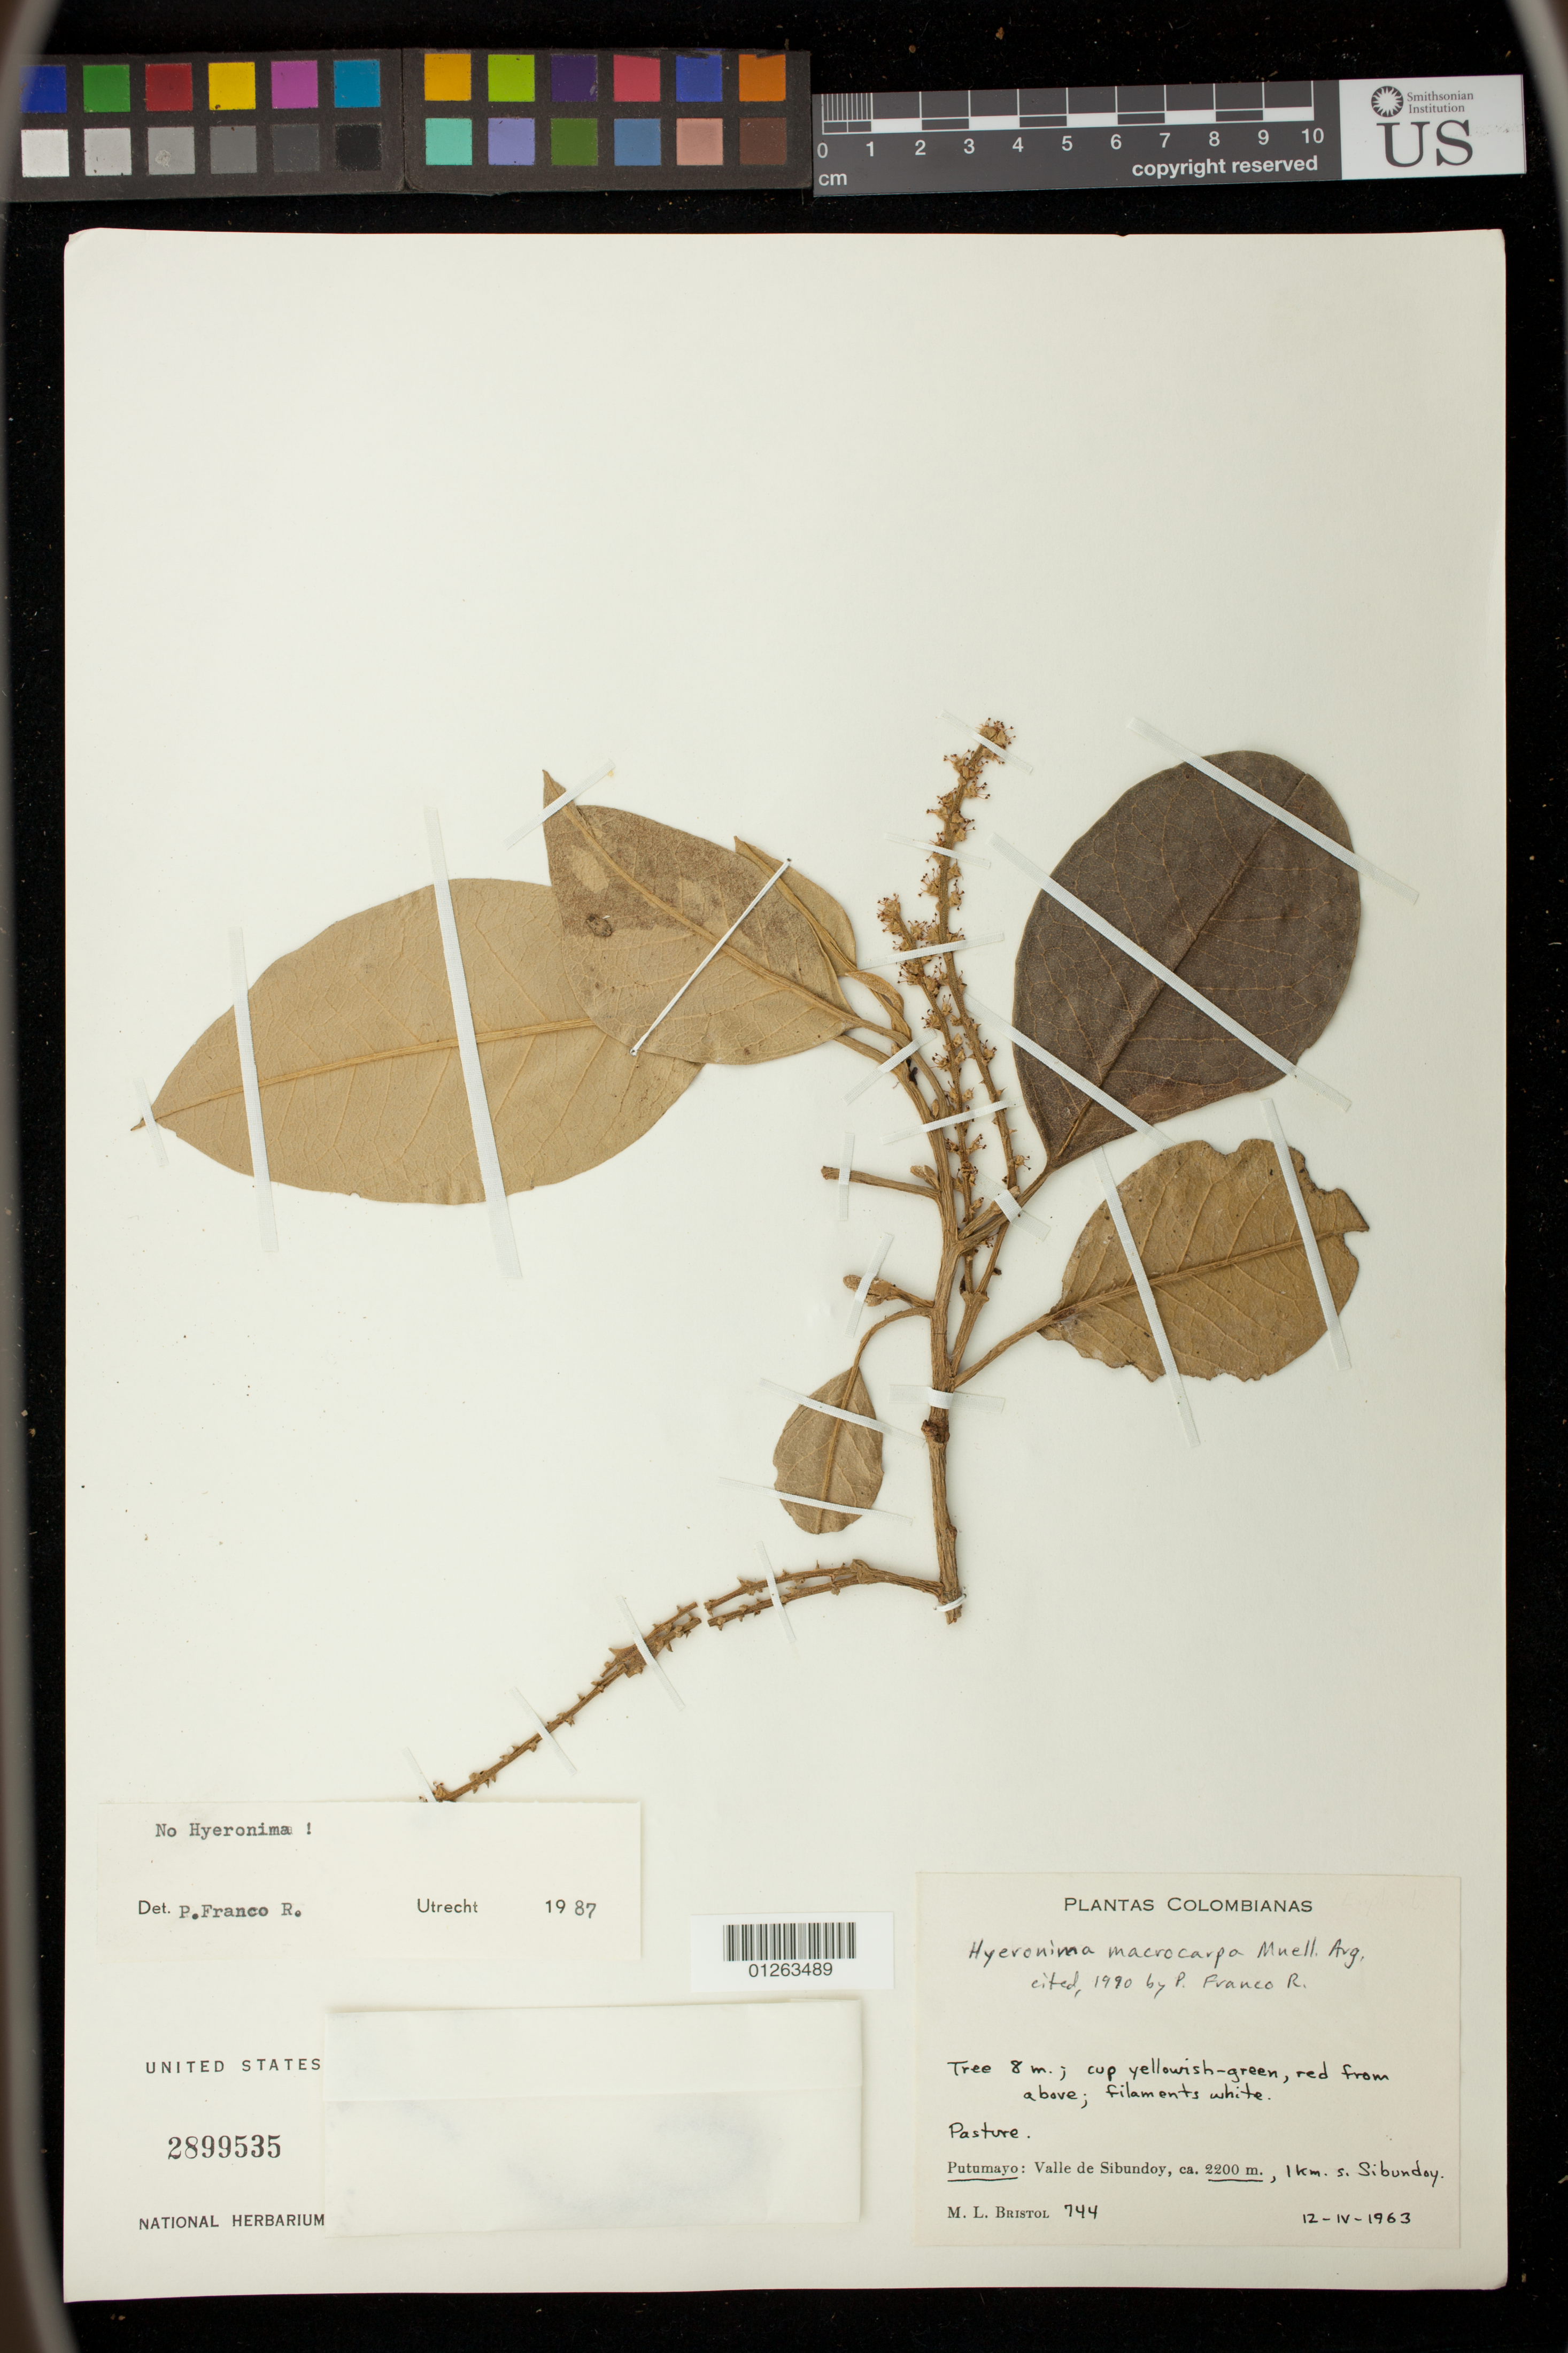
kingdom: Plantae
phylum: Tracheophyta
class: Magnoliopsida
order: Malpighiales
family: Phyllanthaceae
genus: Hieronyma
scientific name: Hieronyma macrocarpa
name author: (Müll. Arg.) Pax & K. Hoffm.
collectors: M. L. Bristol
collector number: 744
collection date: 1963-04-12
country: Colombia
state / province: Putumayo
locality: Valle de Sibundoy, 1km. s. Sibundoy. Pasture.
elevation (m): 2204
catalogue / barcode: US 2899535